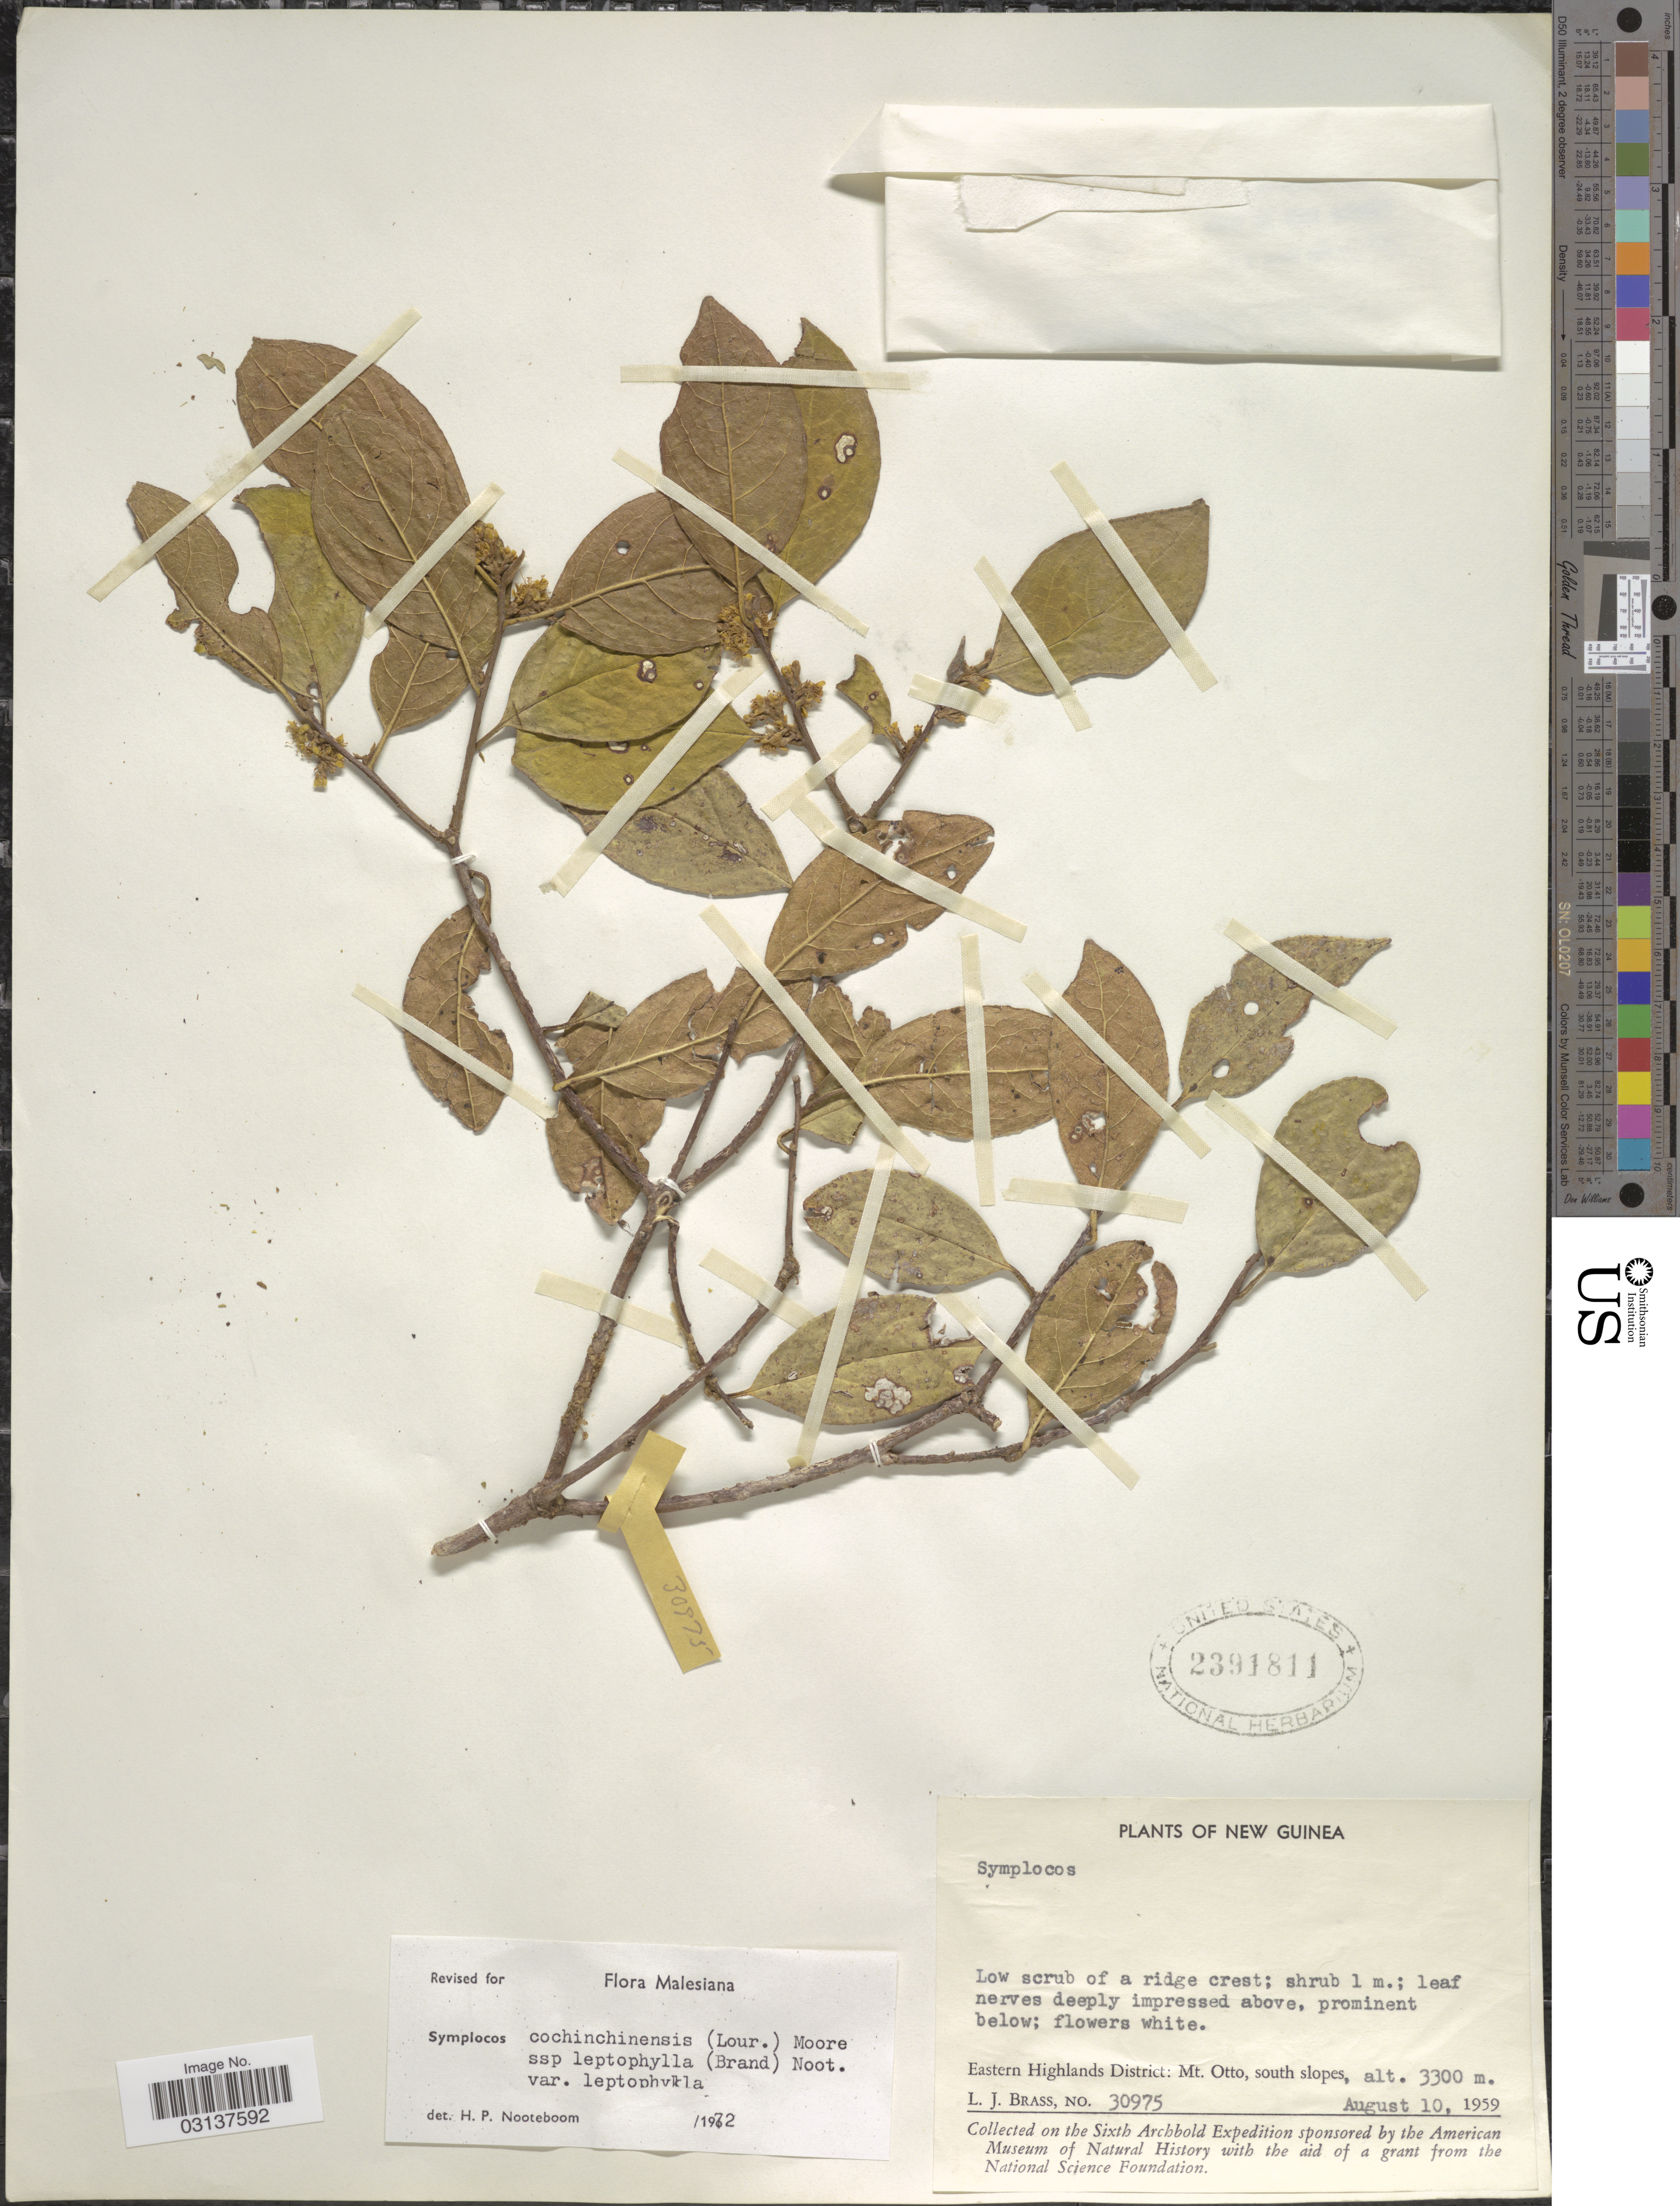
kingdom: Plantae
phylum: Tracheophyta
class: Magnoliopsida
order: Ericales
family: Symplocaceae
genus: Symplocos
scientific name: Symplocos cochinchinensis var. leptophylla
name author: (Brand) Noot.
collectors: L. J. Brass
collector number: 30975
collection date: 1959-08-10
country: Papua New Guinea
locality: New Guinea, Eastern Highlands District: Mt. Otto, south slopes.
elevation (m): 3300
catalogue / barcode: US 2391811